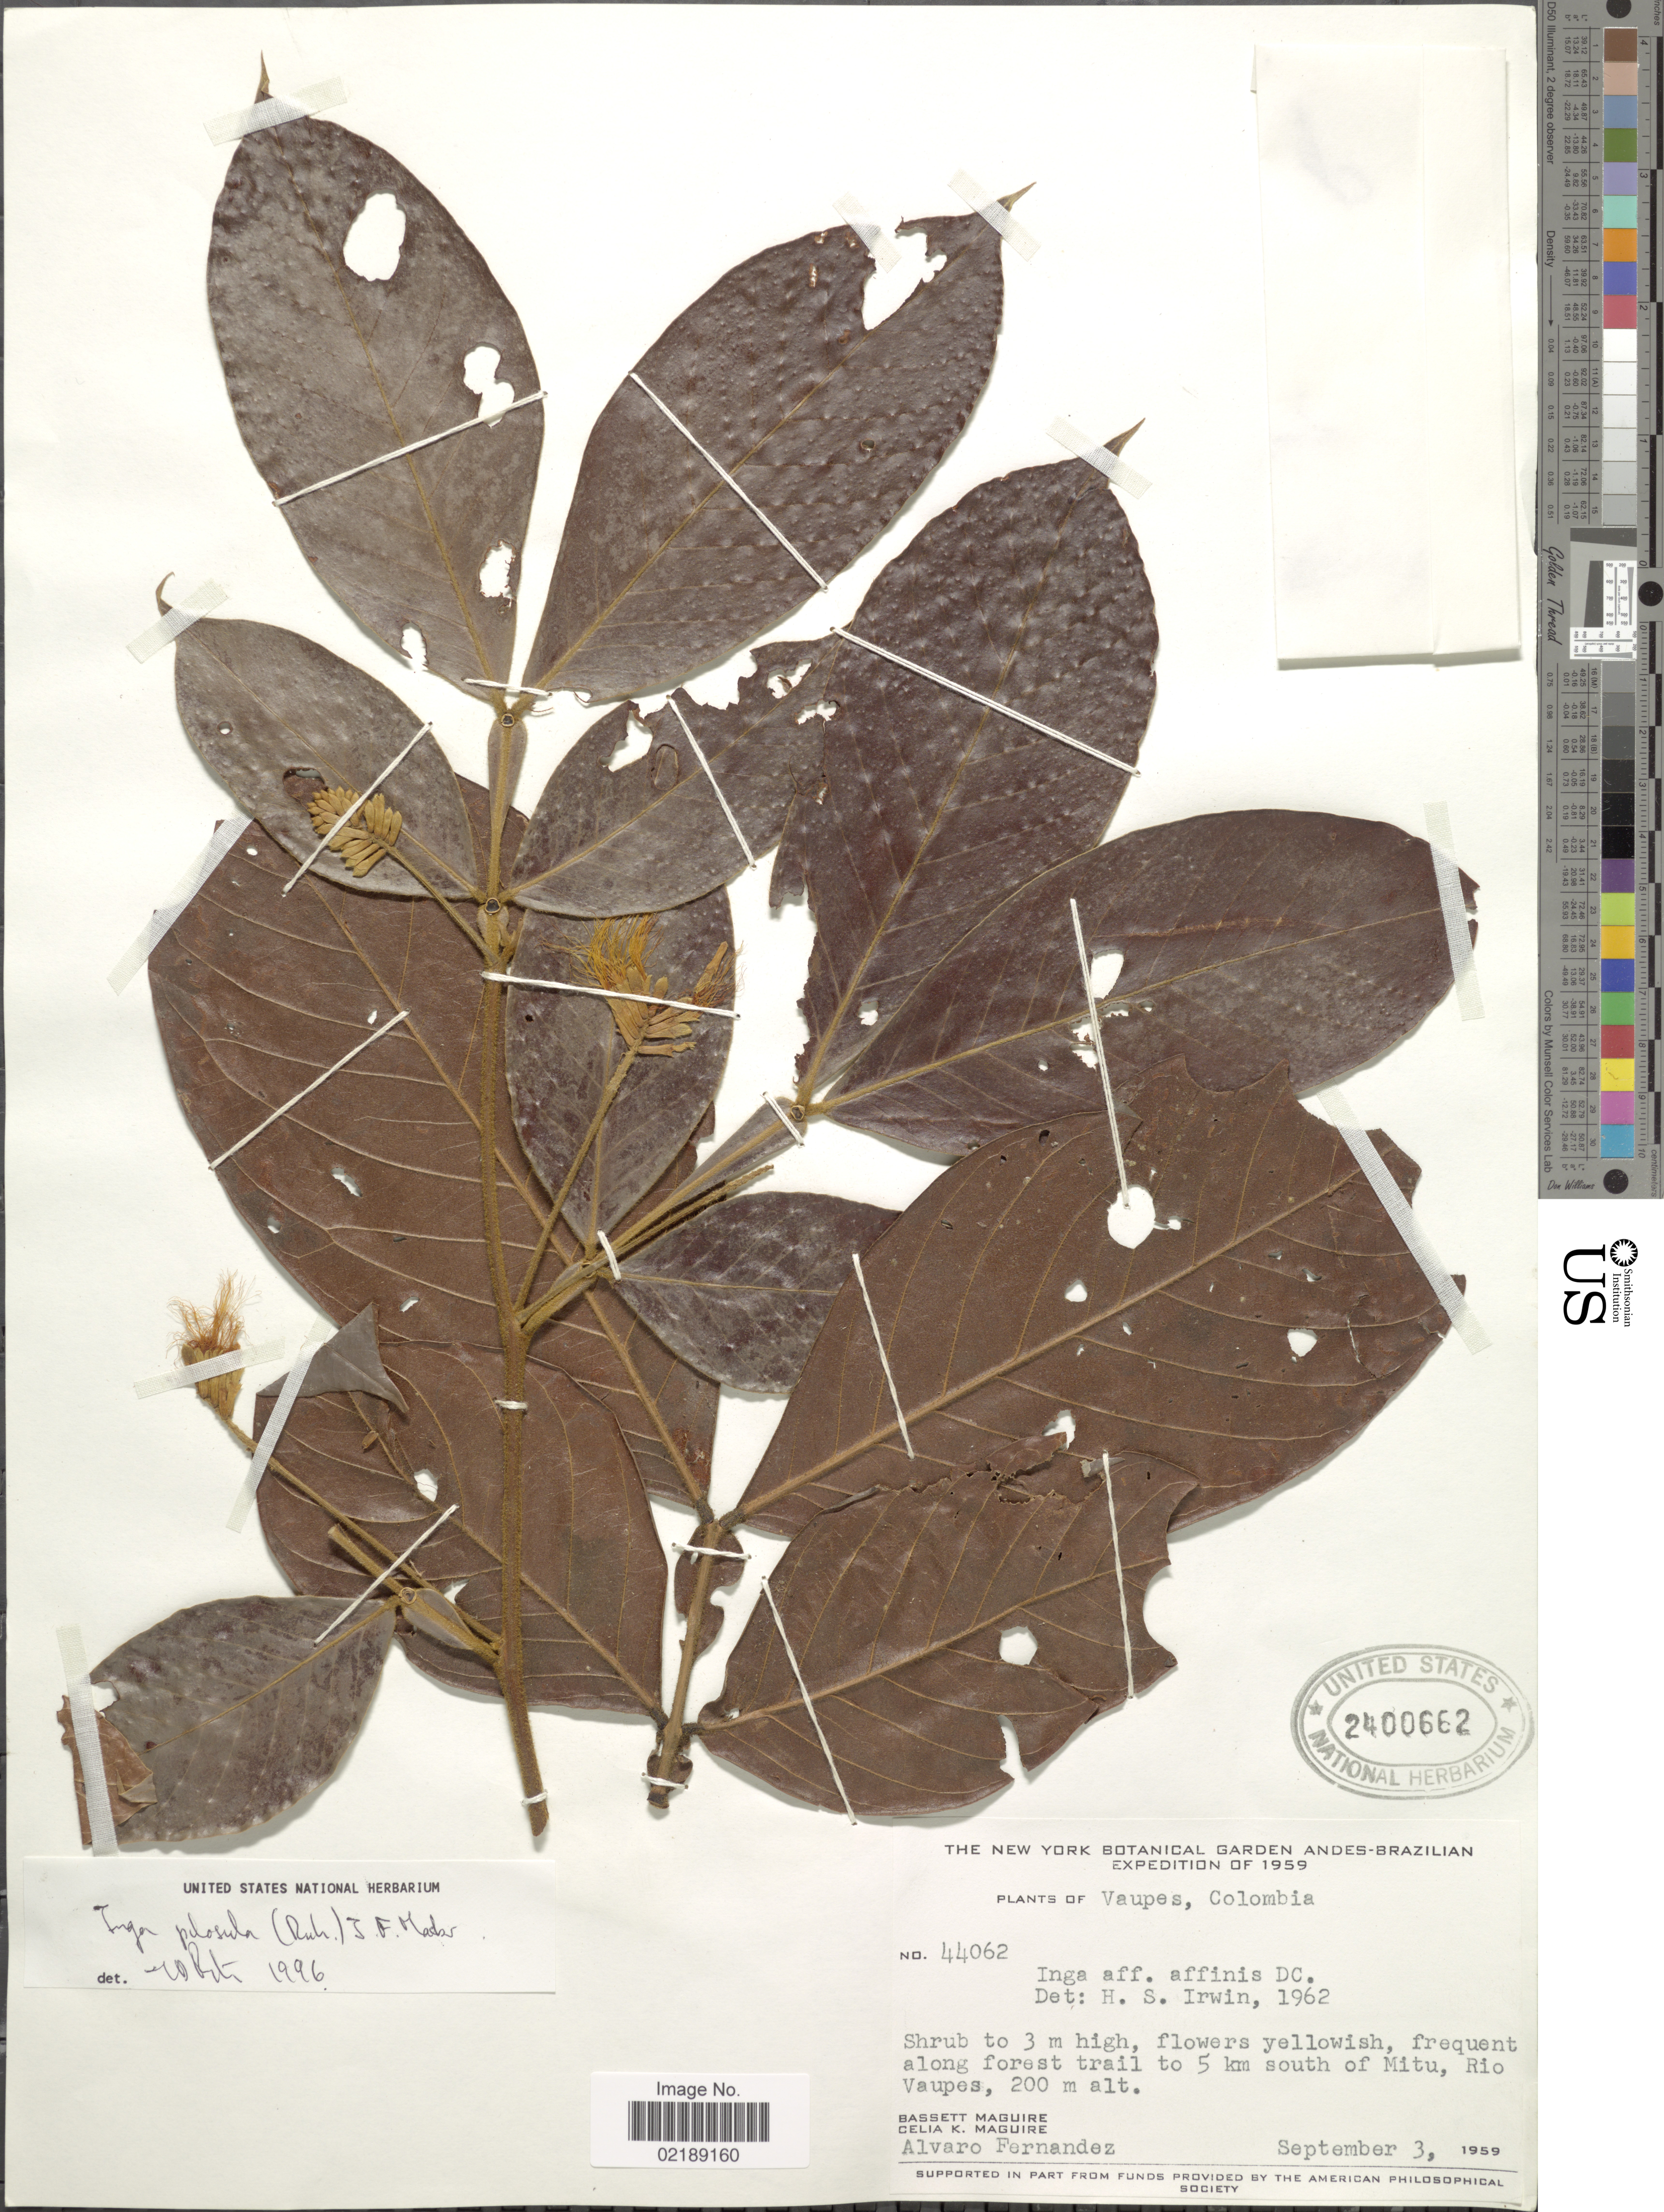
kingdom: Plantae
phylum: Tracheophyta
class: Magnoliopsida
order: Fabales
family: Fabaceae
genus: Inga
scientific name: Inga pilosula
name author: (Rich.) J.F. Macbr.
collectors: B. Maguire, C. K. Maguire & A. Fernández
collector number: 44062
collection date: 1959-09-03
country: Colombia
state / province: Vaupés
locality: Trail to 5 km south of Mitu, Rio Vaupes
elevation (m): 200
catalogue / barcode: US 2400662